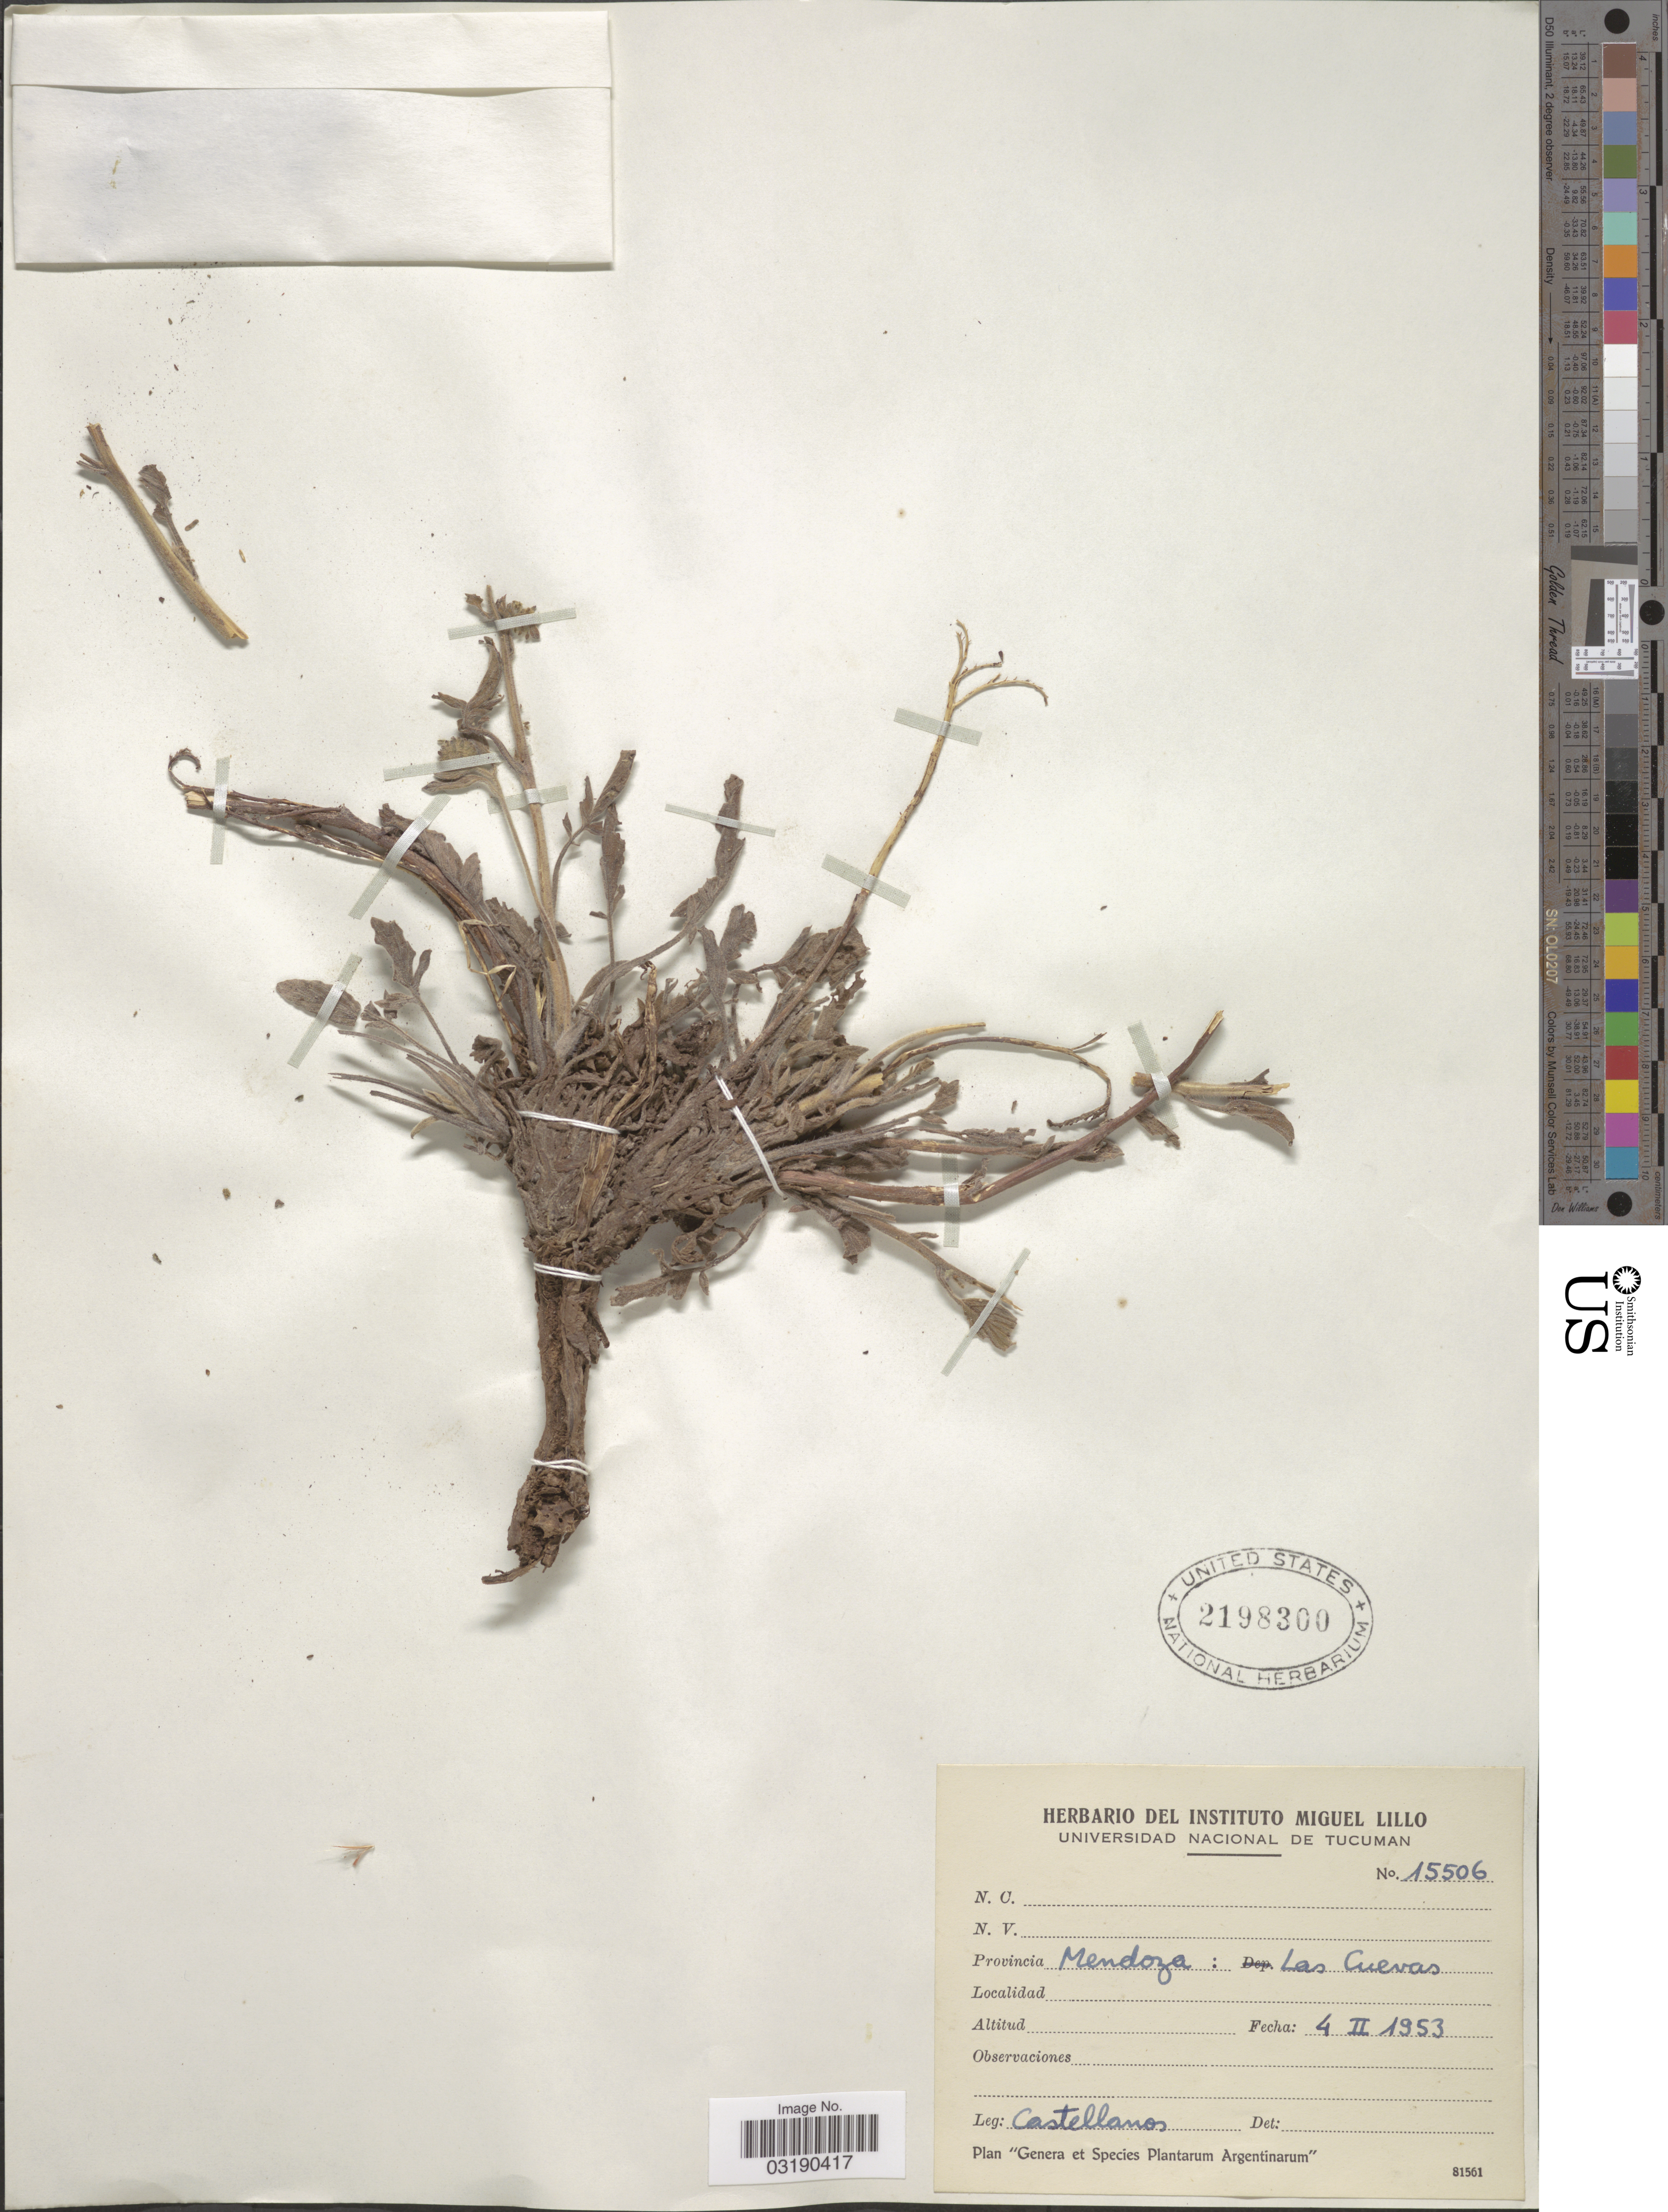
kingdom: Plantae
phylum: Tracheophyta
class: Magnoliopsida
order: Boraginales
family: Hydrophyllaceae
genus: Phacelia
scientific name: Phacelia sp.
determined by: Strong, Mark T., (BOT), Smithsonian Institution - National Museum of Natural History (UNITED STATES)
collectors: -- Castellanos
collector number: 15506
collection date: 1953-02-04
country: Argentina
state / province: Mendoza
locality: Provincia Mendoza: Las Cuevas.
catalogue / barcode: US 2198300